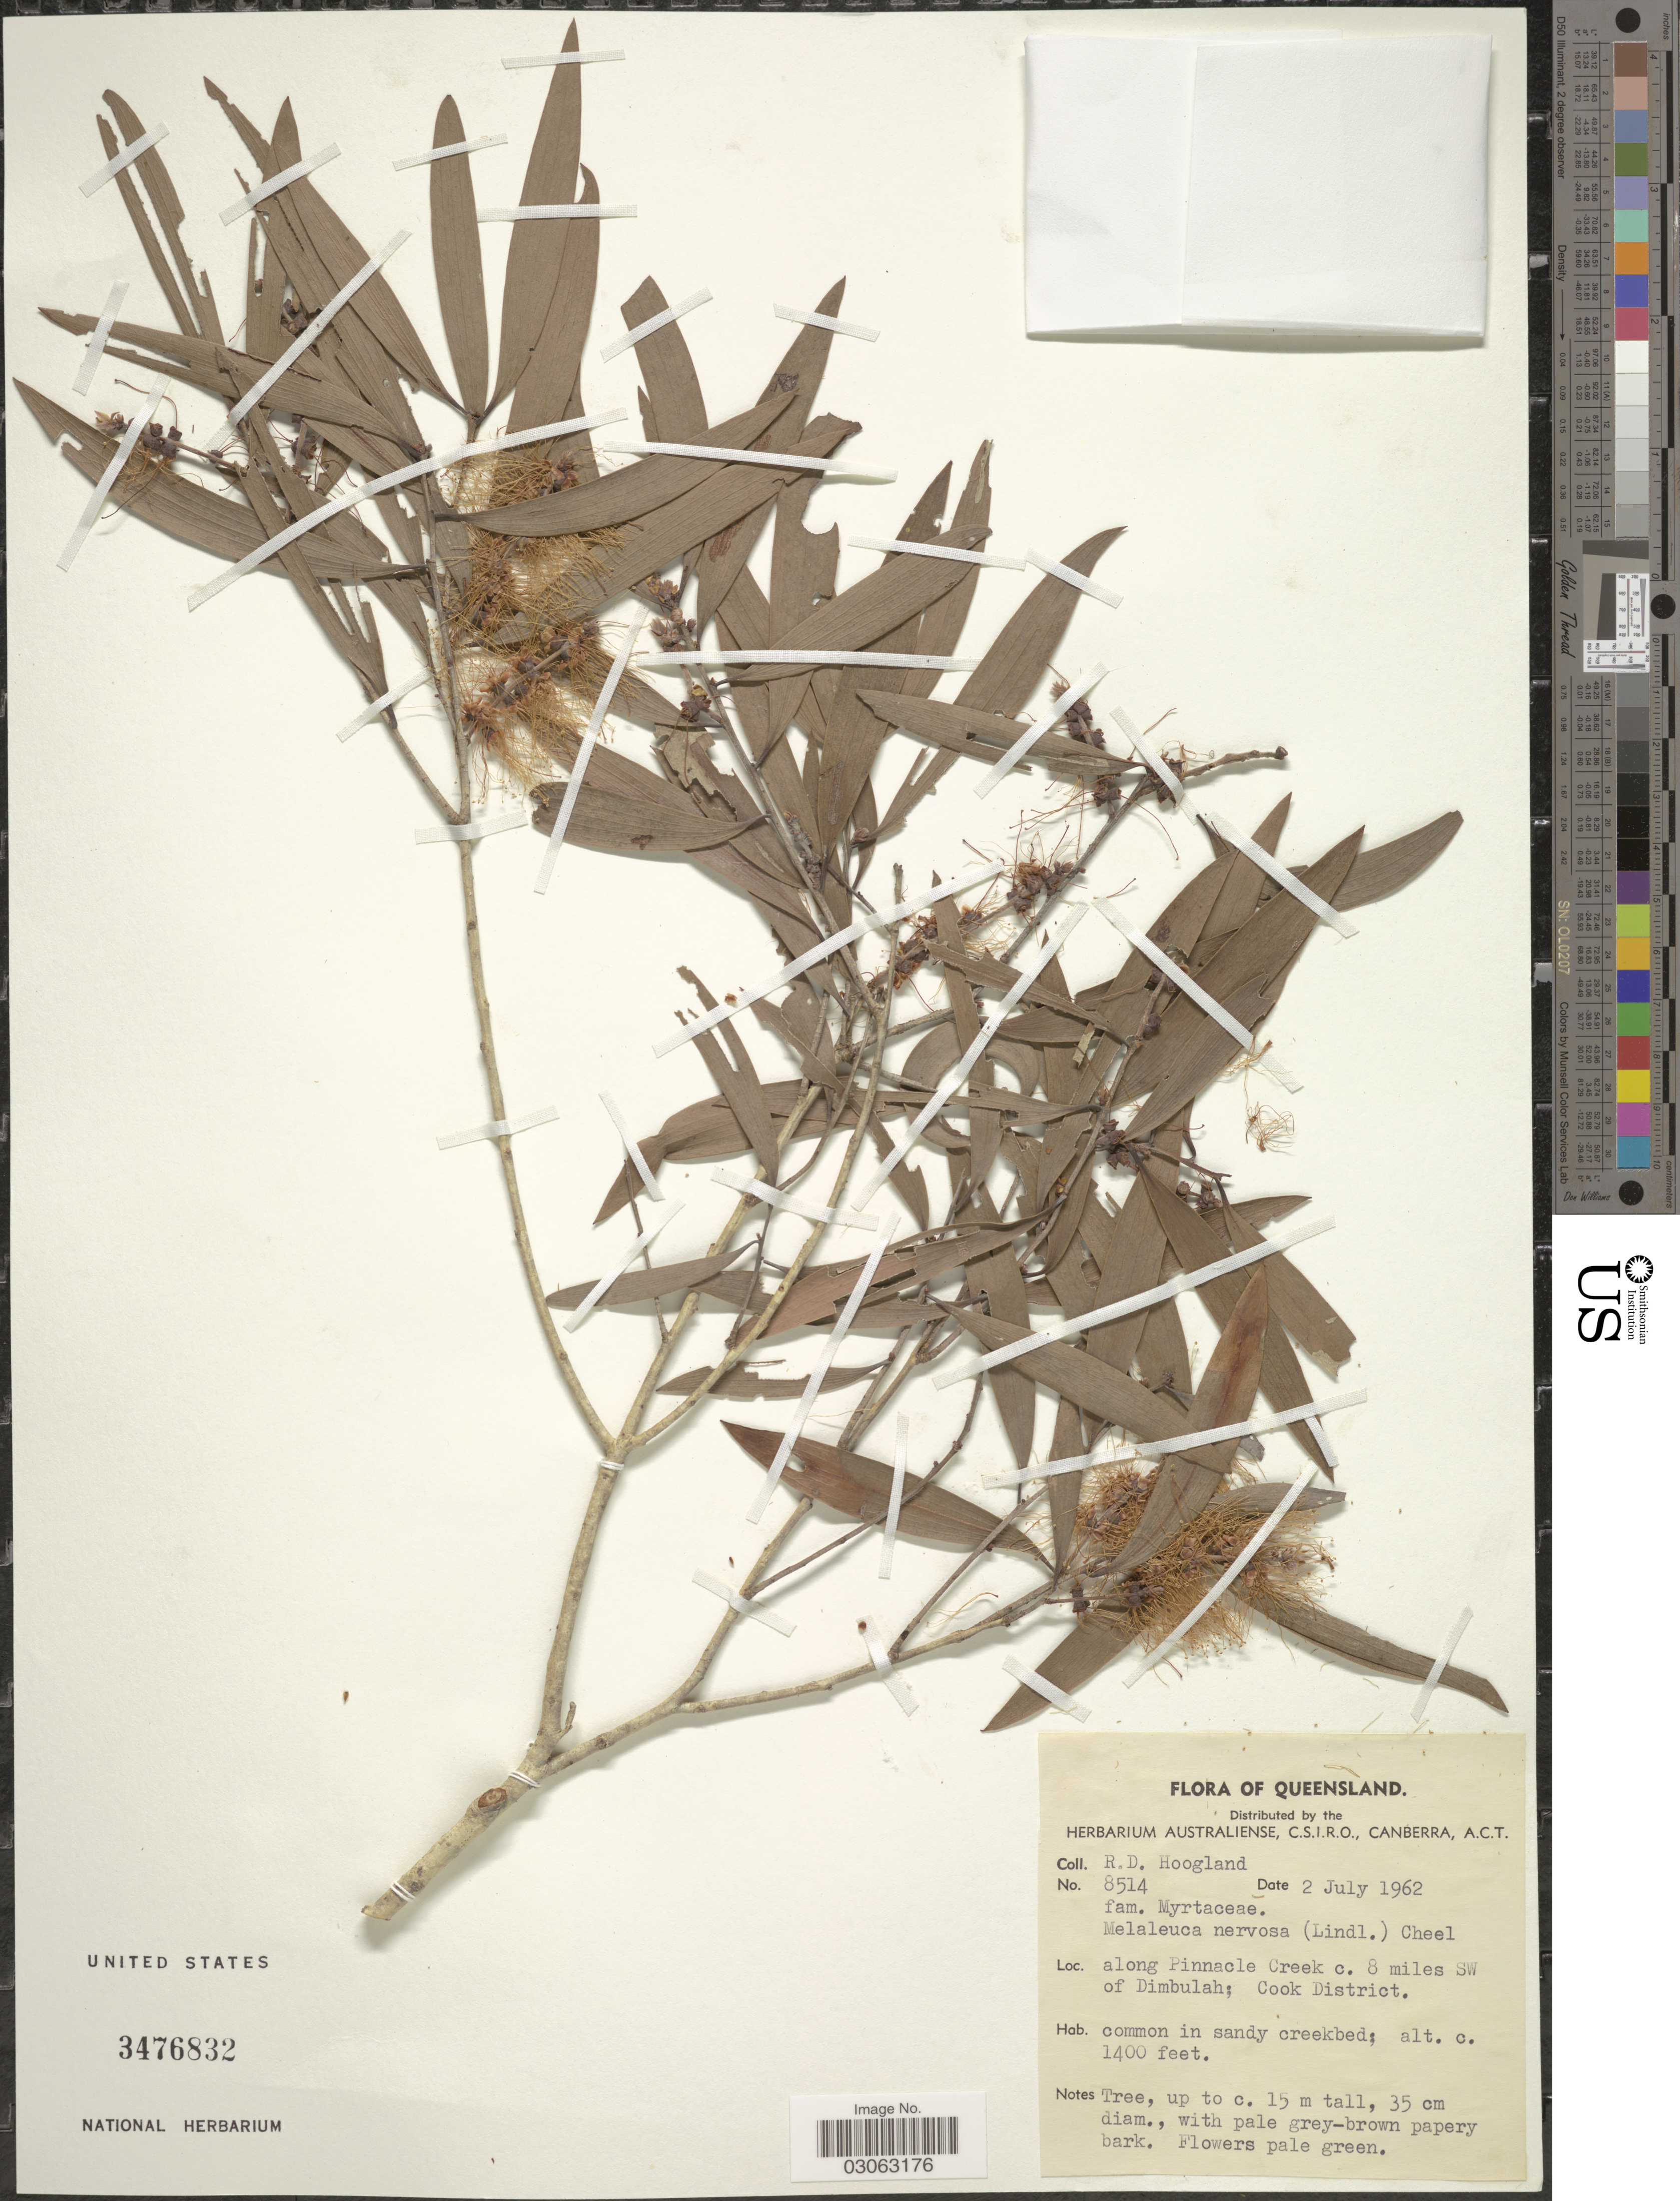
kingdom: Plantae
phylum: Tracheophyta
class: Magnoliopsida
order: Myrtales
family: Myrtaceae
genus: Melaleuca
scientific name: Melaleuca nervosa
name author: (Lindl.) Cheel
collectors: R. D. Hoogland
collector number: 8514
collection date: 1962-07-02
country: Australia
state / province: Queensland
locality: Along Pinnacle Creek c. 8 miles SW of Dimbulah; Cook District.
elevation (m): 427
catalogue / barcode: US 3476832